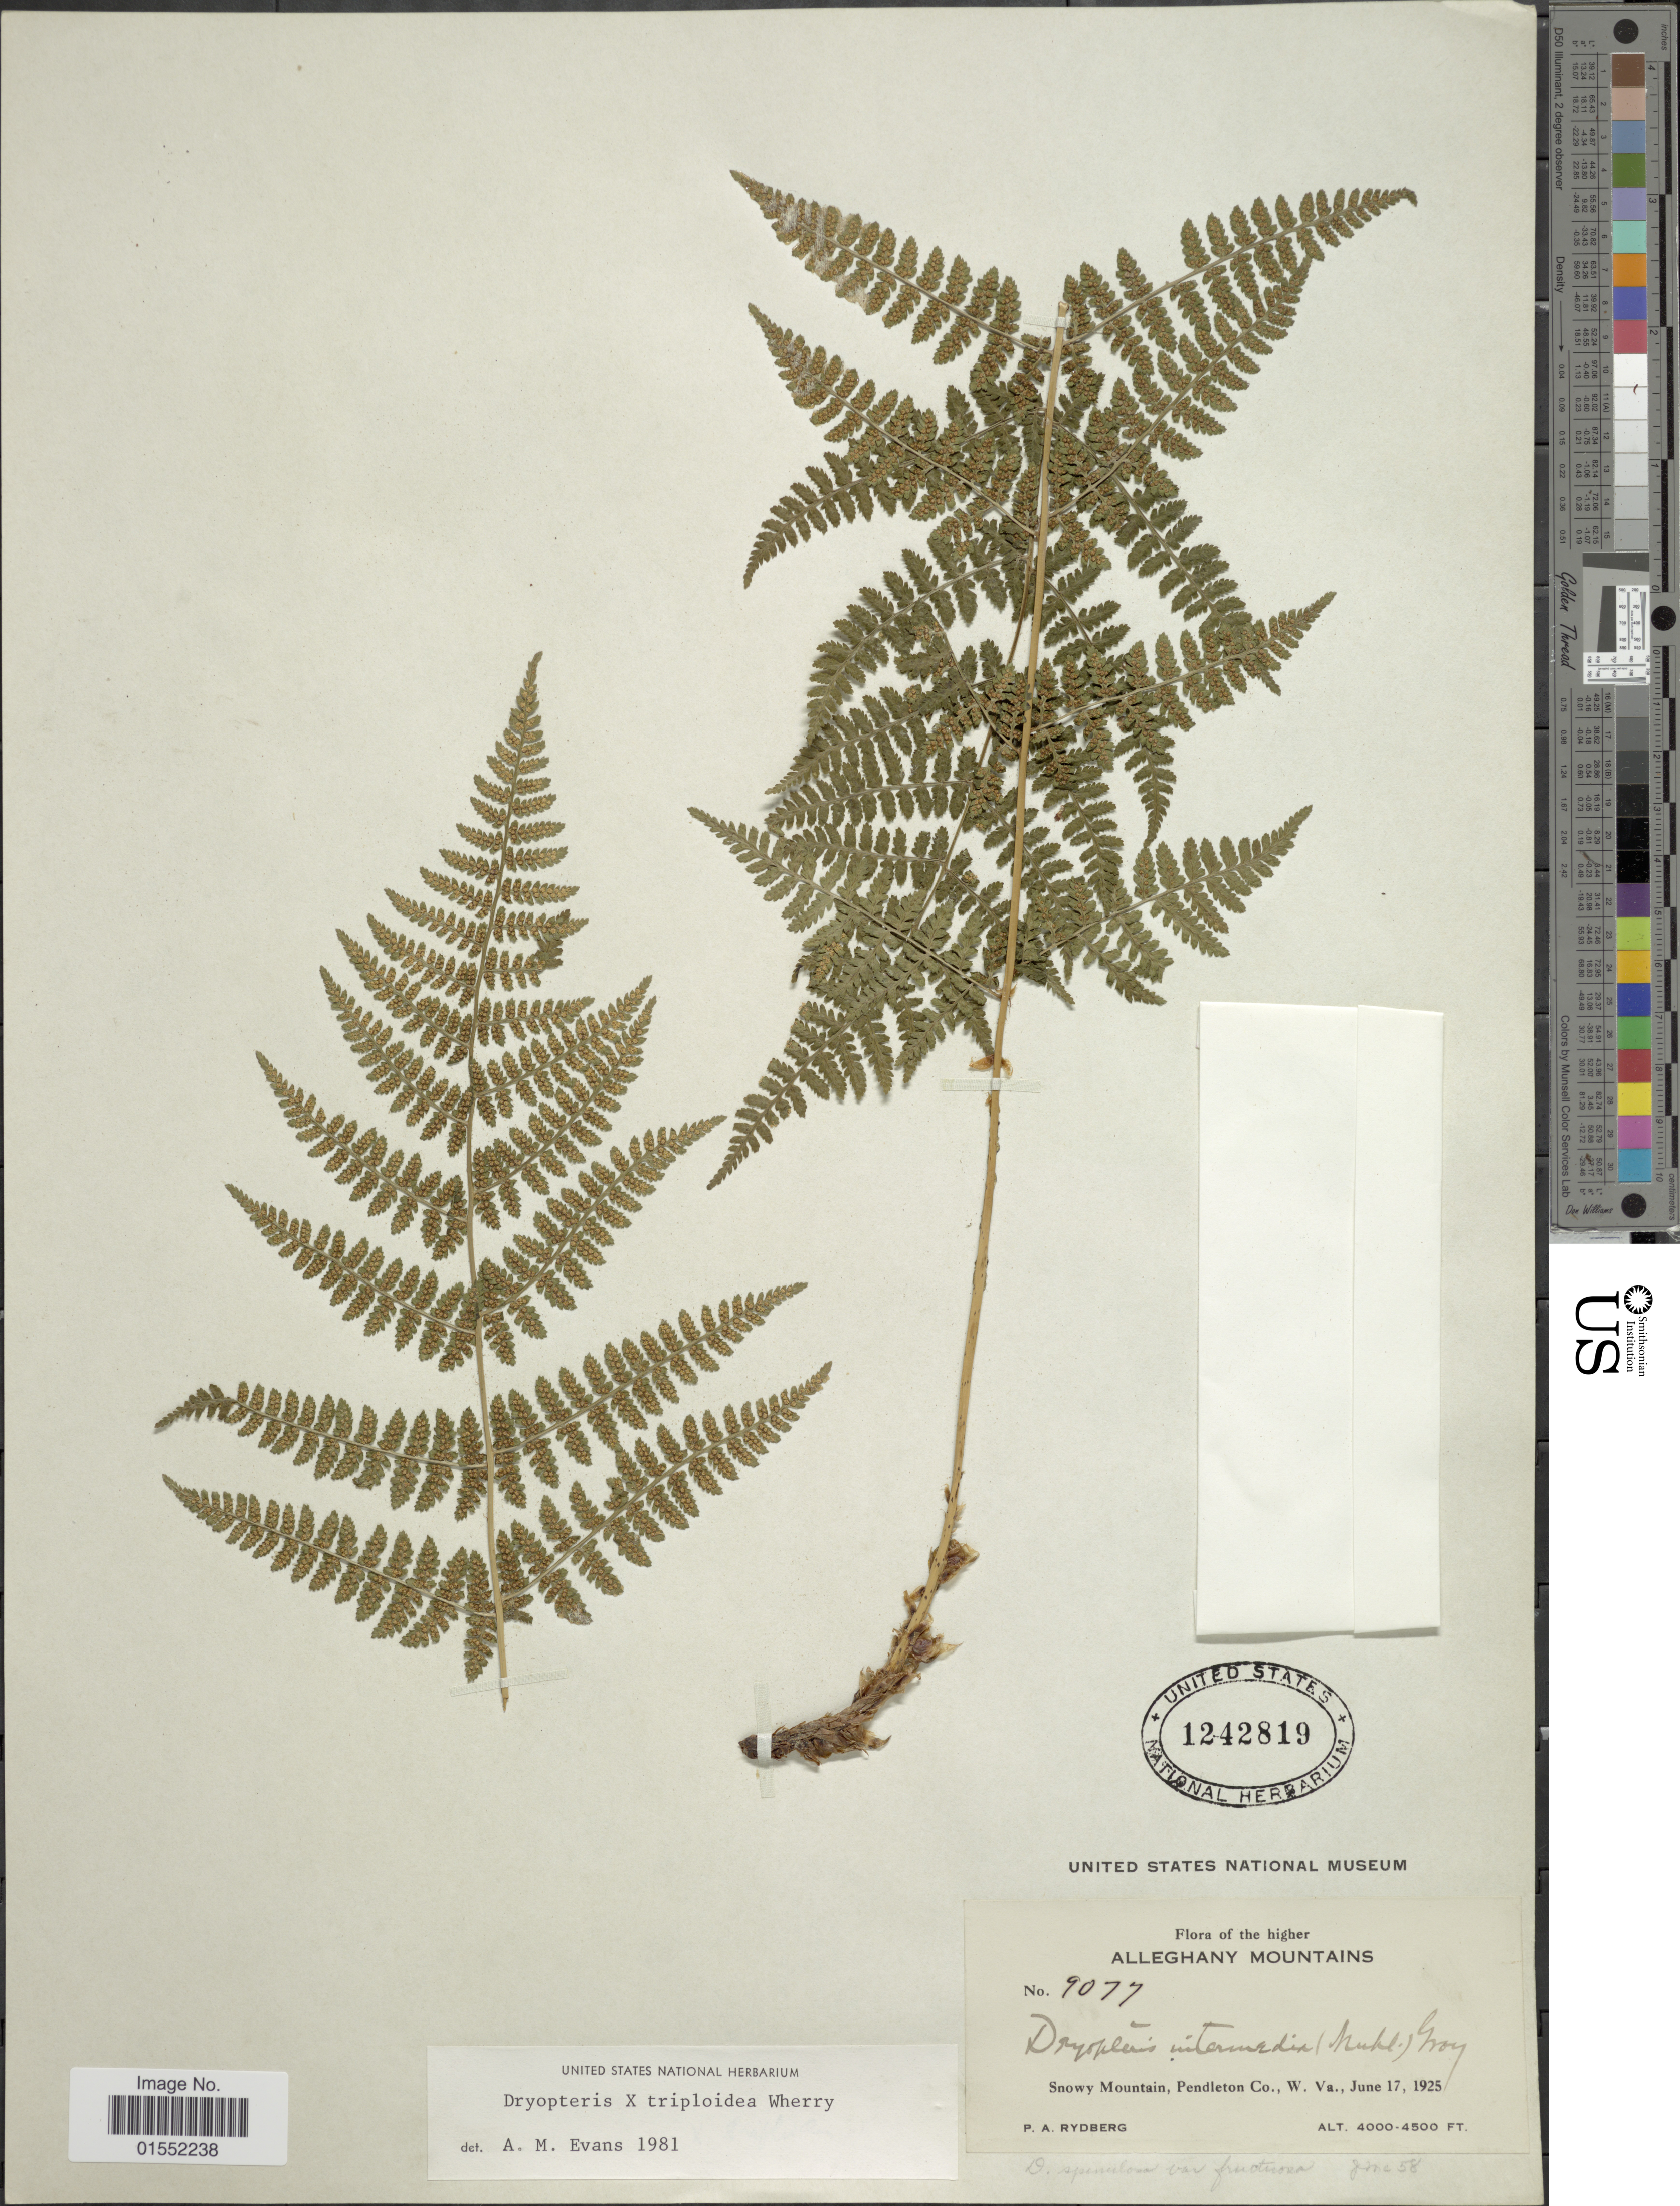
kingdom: Plantae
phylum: Tracheophyta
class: Polypodiopsida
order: Polypodiales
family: Dryopteridaceae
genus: Dryopteris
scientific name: Dryopteris x triploidea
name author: Wherry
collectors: P. A. Rydberg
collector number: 9077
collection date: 1925-06-17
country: United States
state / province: West Virginia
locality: The higher, Alleghany Mountains, Snowy Mountain, Pendleton Co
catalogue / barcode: US 1242819